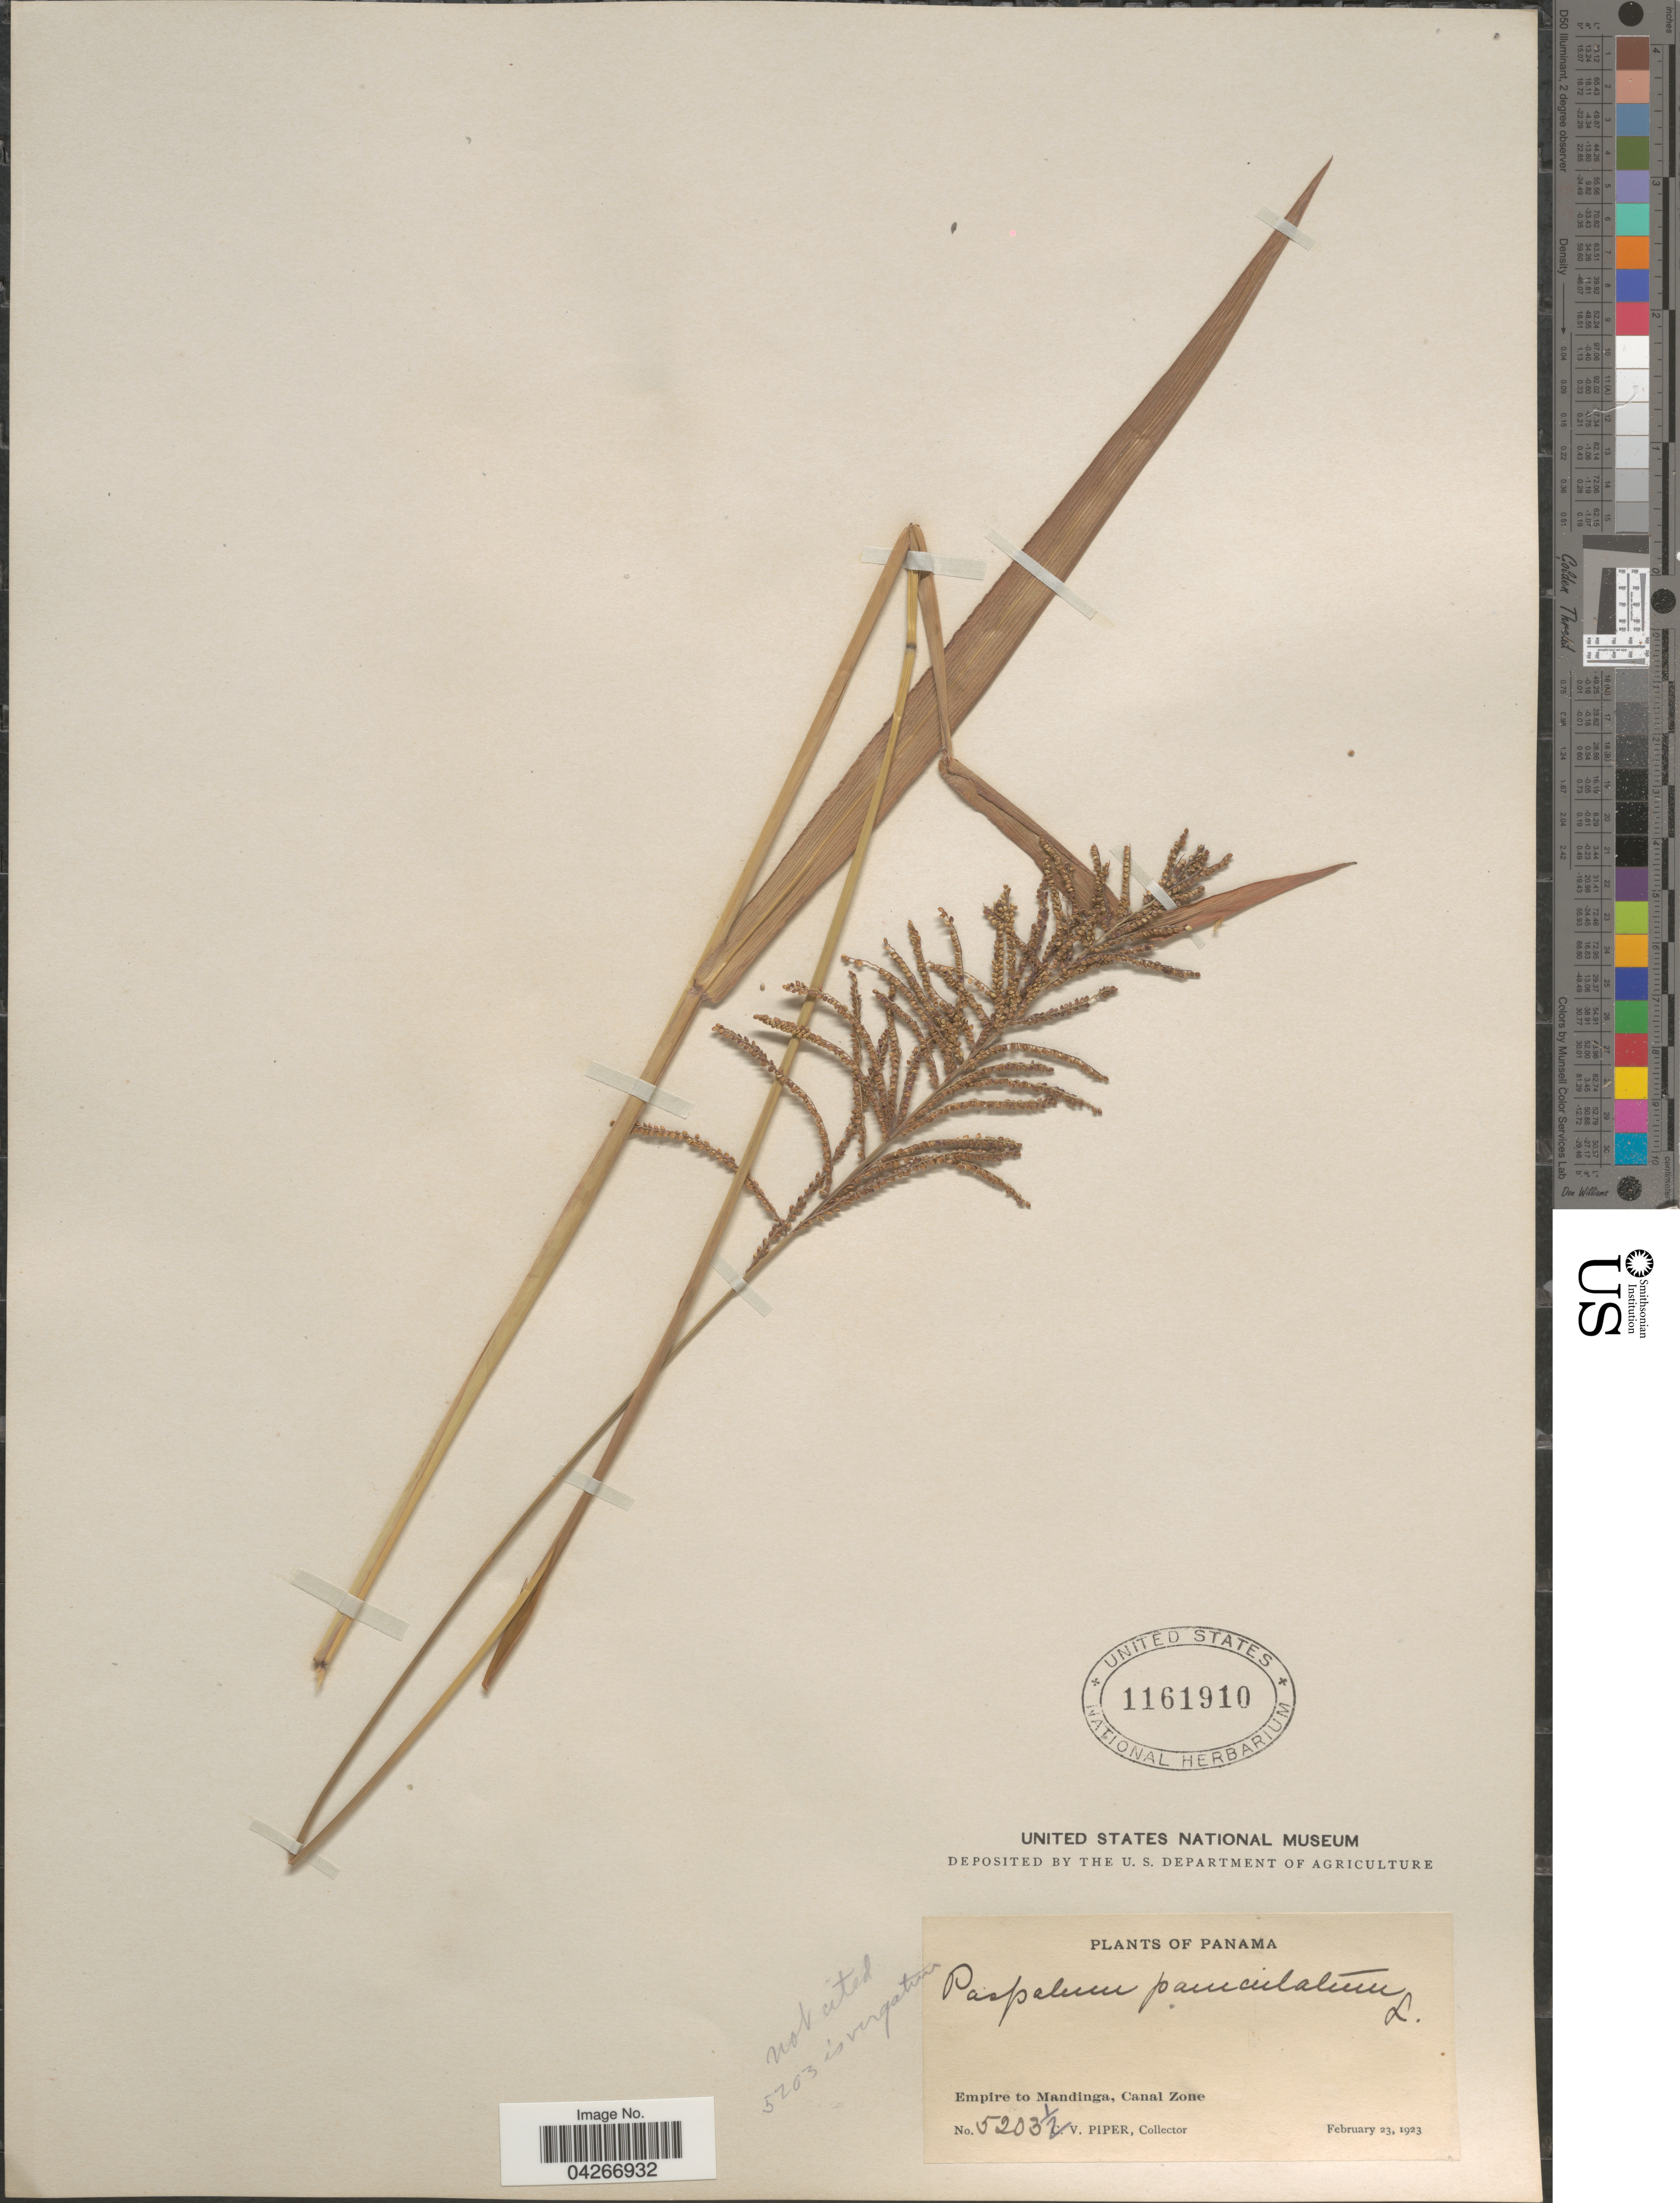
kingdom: Plantae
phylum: Tracheophyta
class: Liliopsida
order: Poales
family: Poaceae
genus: Paspalum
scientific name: Paspalum paniculatum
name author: L.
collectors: C. V. Piper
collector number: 5203½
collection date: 1923-02-23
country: Panama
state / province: Colón / Panamá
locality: Empire to Mandinga, Canal Zone.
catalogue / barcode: US 1161910